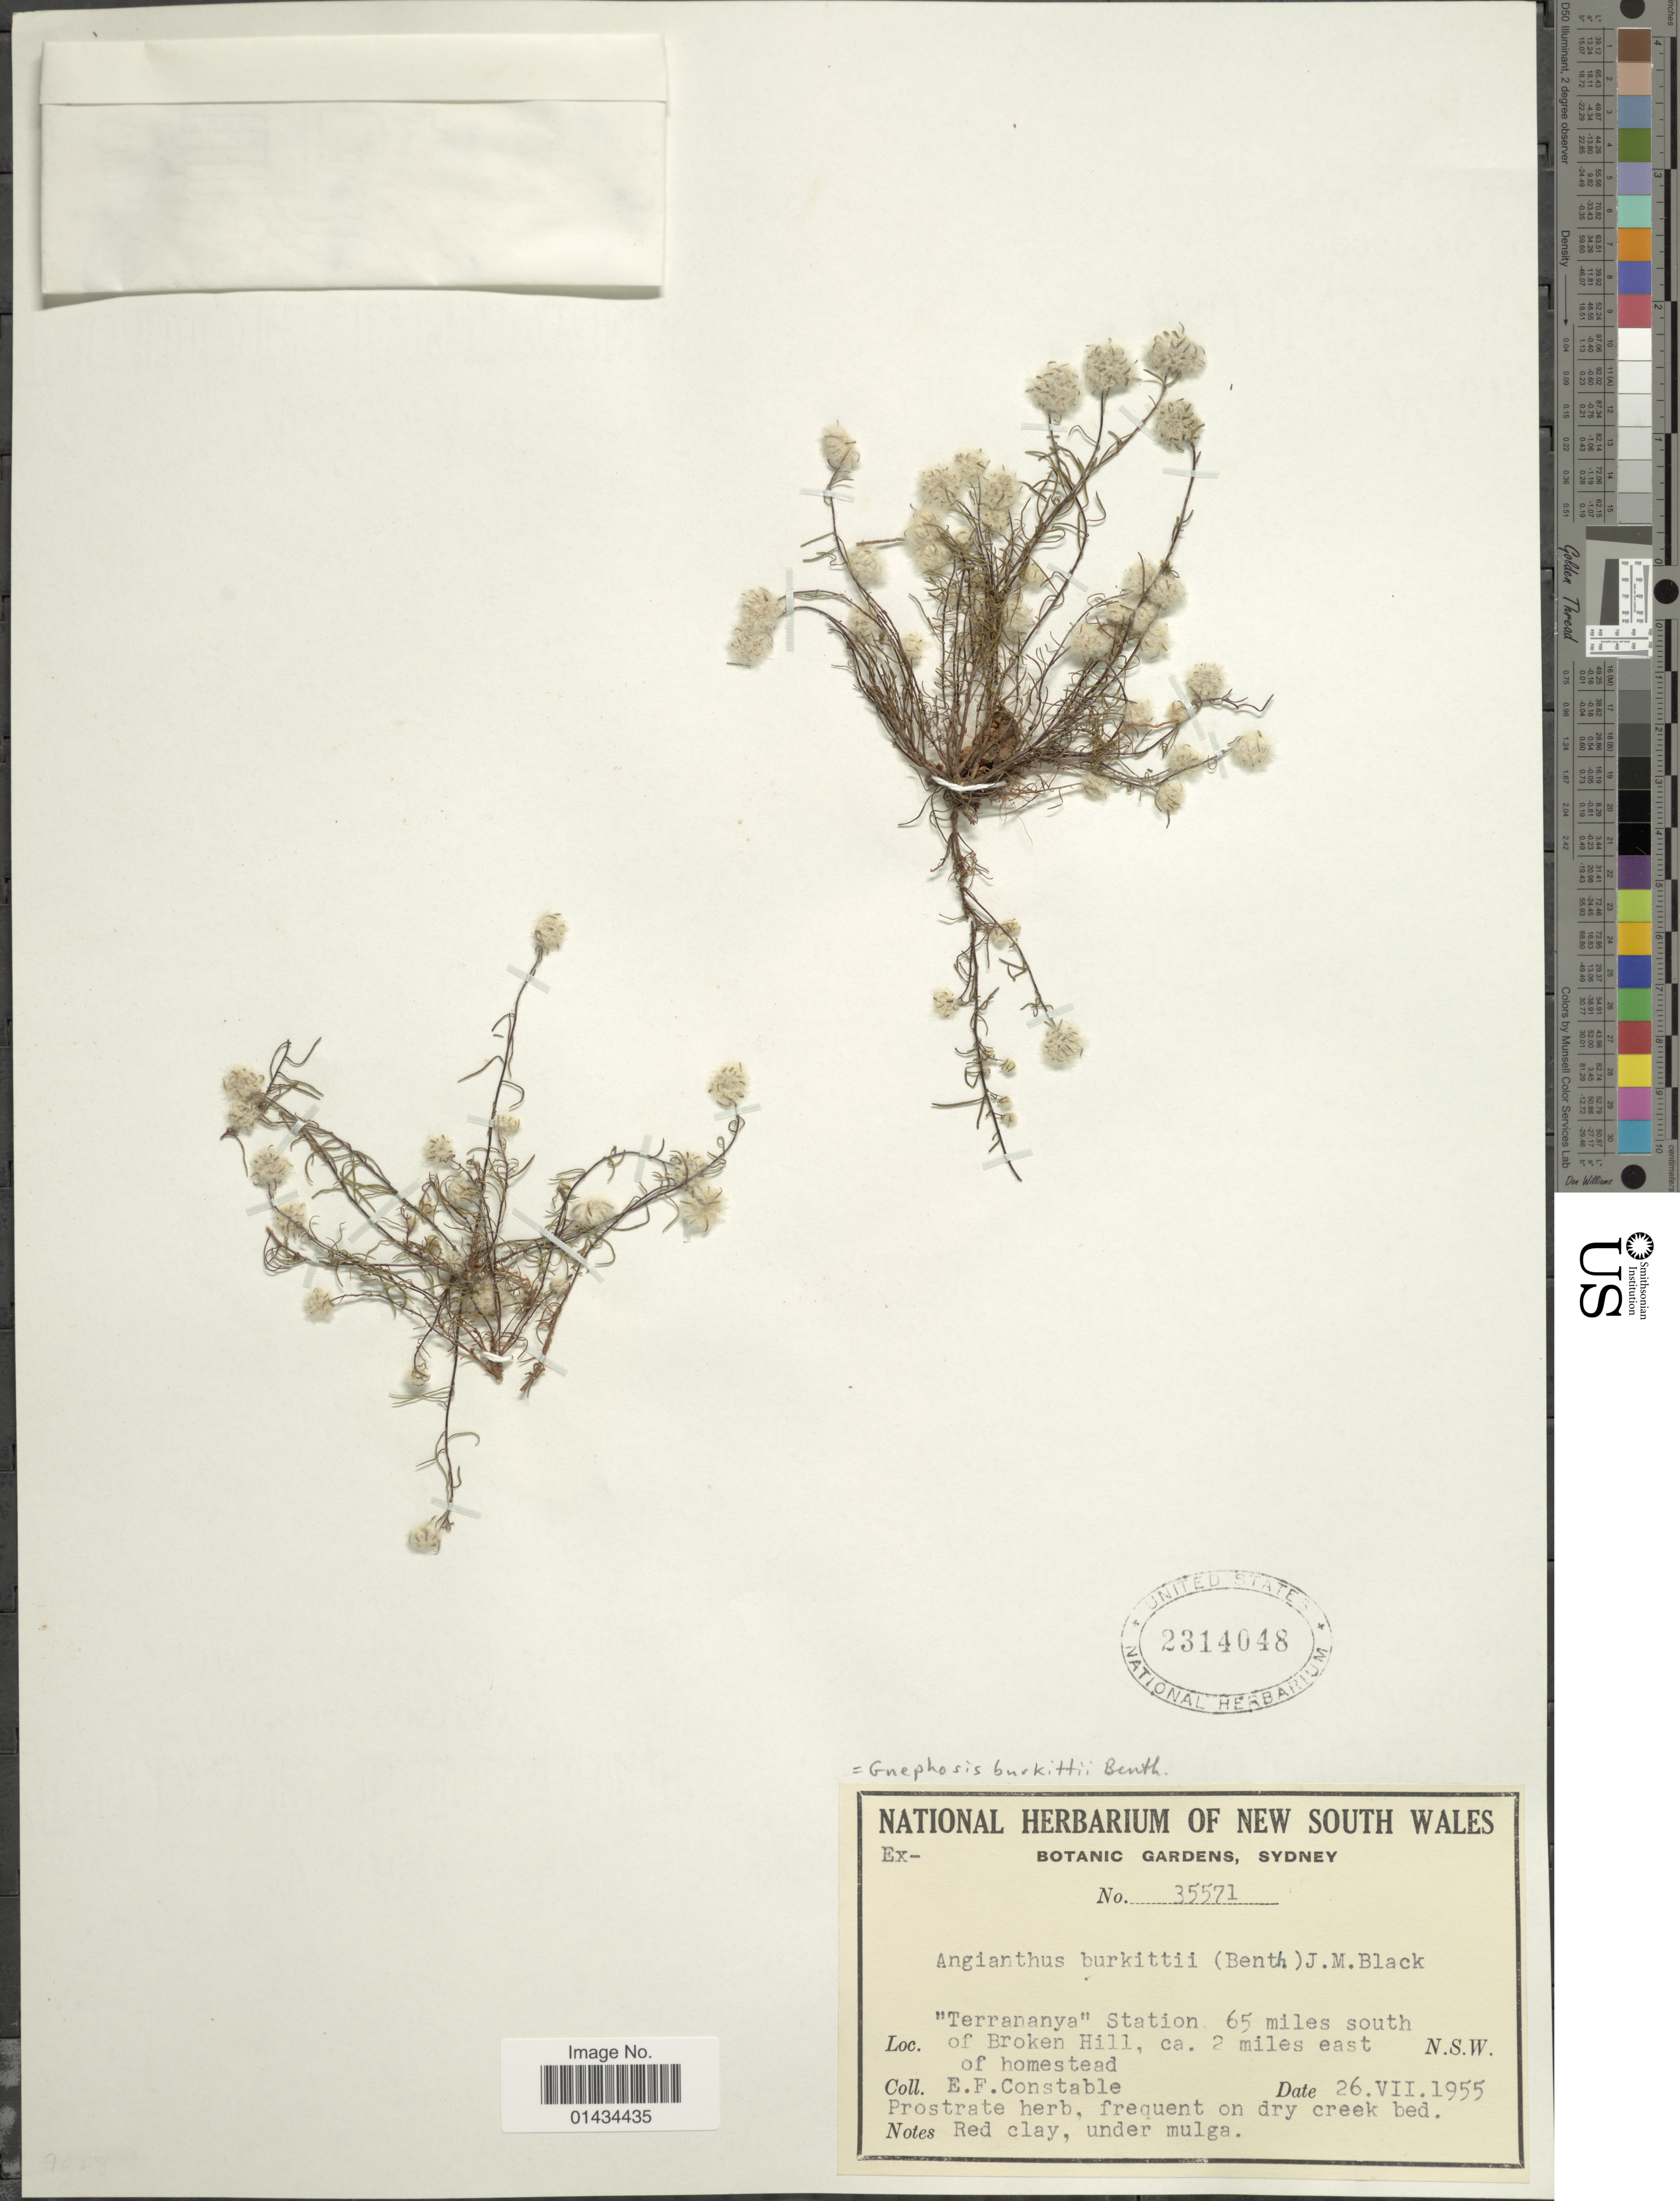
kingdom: Plantae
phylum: Tracheophyta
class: Magnoliopsida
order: Asterales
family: Asteraceae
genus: Gnephosis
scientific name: Gnephosis burkittii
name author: Benth.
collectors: E. F. Constable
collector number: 35571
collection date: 1955-07-26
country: Australia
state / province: New South Wales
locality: Terrananya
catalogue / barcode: US 2314048